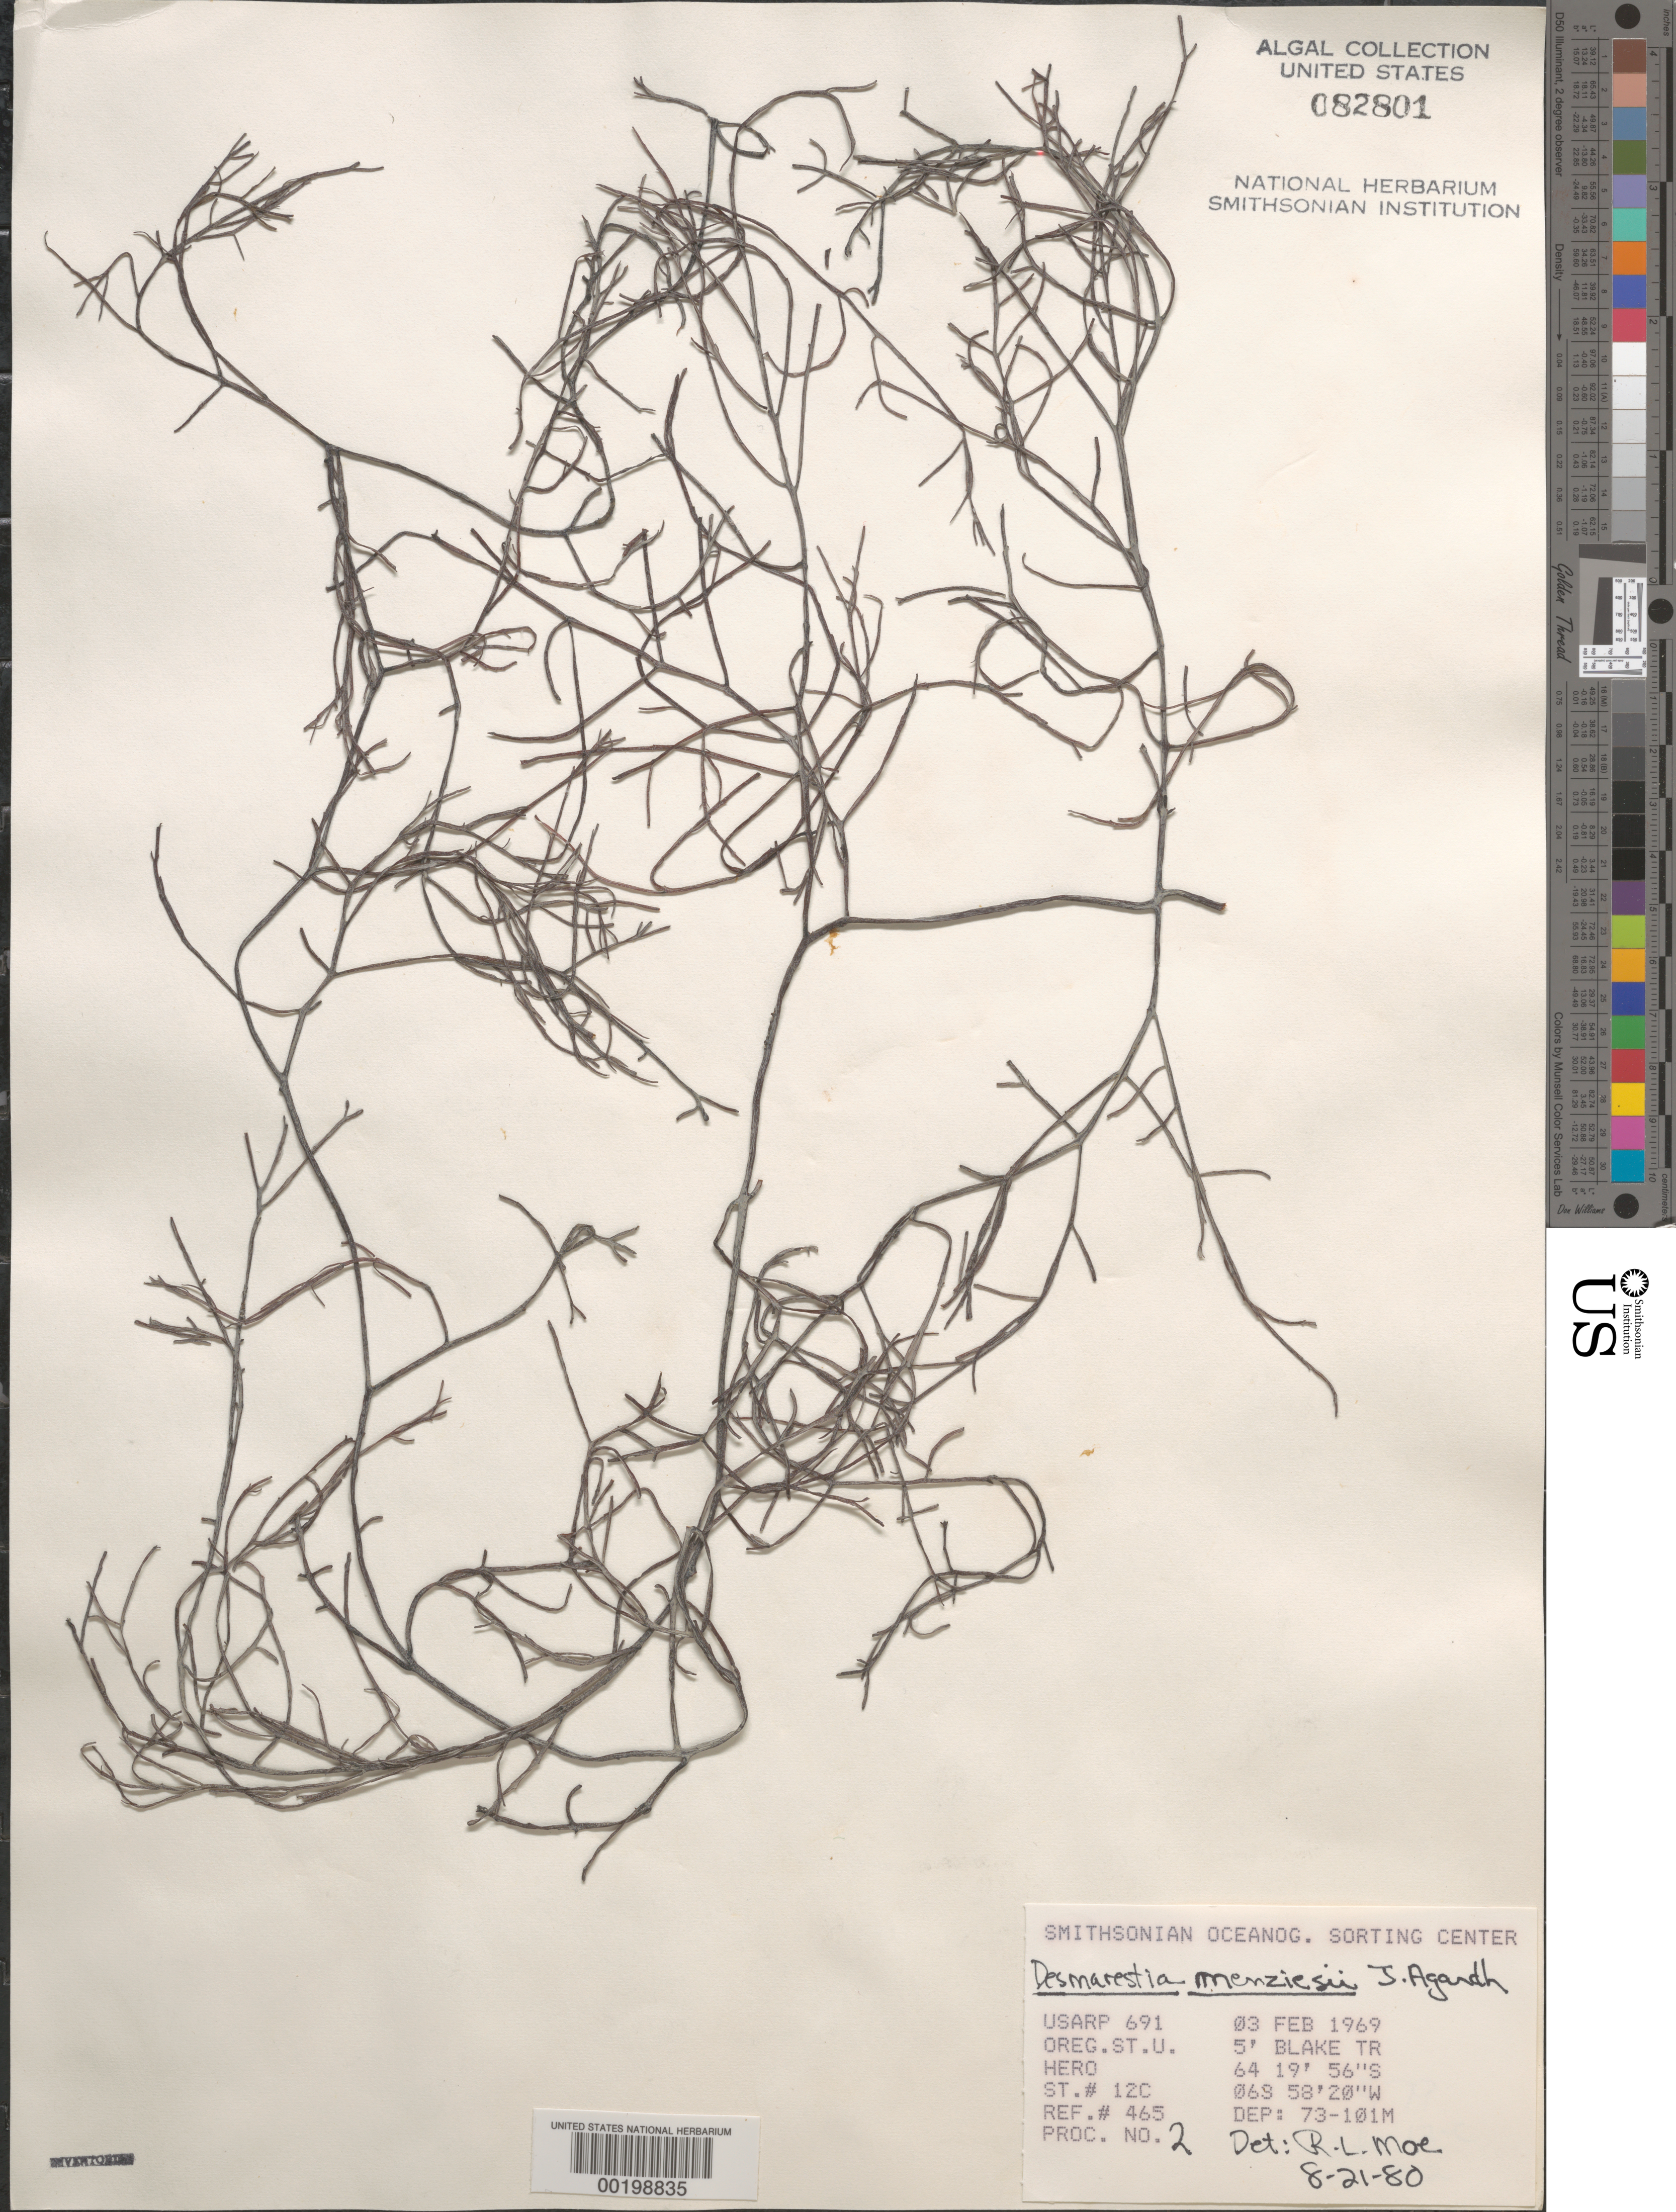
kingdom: Chromista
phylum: Ochrophyta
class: Phaeophyceae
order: Desmarestiales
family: Desmarestiaceae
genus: Desmarestia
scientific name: Desmarestia menziesii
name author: J. Agardh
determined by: Moe, R. L.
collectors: Oregon State University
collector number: Station 12c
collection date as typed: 03 Feb 1969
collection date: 1969-02-03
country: Antarctica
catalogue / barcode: US 82801